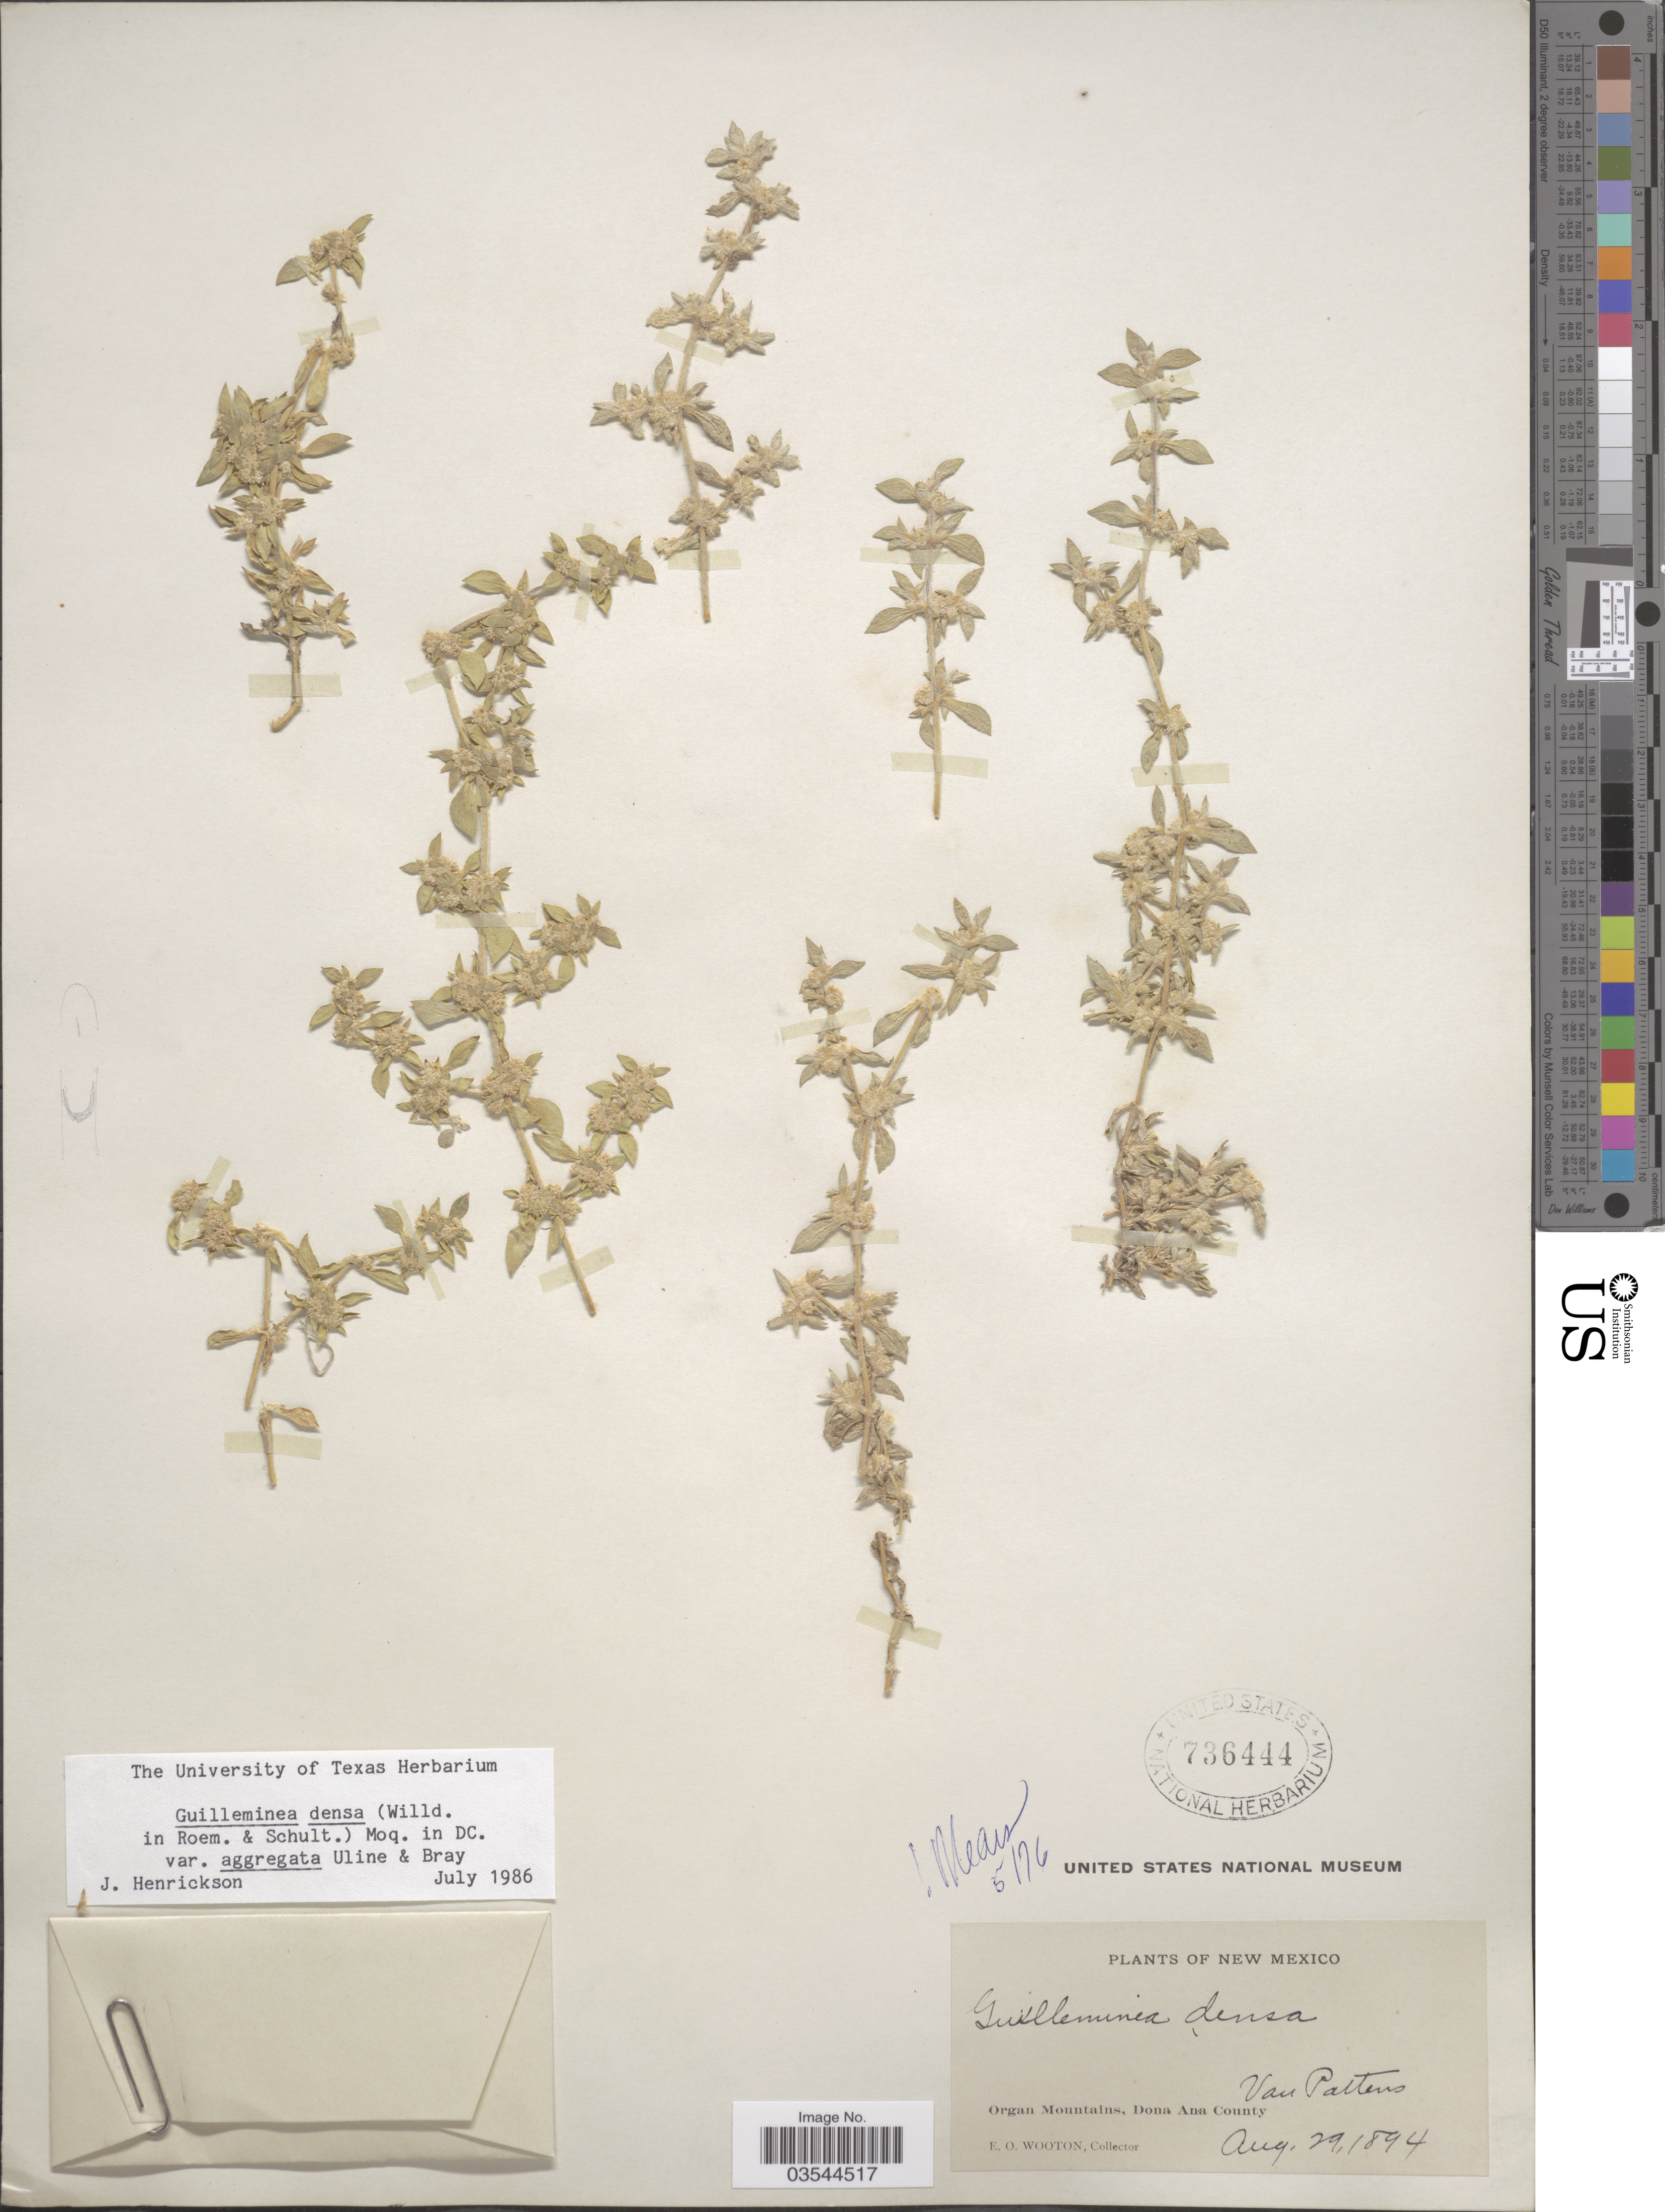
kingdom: Plantae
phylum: Tracheophyta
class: Magnoliopsida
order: Caryophyllales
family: Amaranthaceae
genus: Guilleminea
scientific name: Guilleminea densa var. aggregata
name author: Uline & W.L. Bray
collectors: E. O. Wooton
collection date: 1894-08-29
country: United States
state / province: New Mexico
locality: Organ Mountains, Dona Ana County. Van Pattens.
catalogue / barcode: US 736444